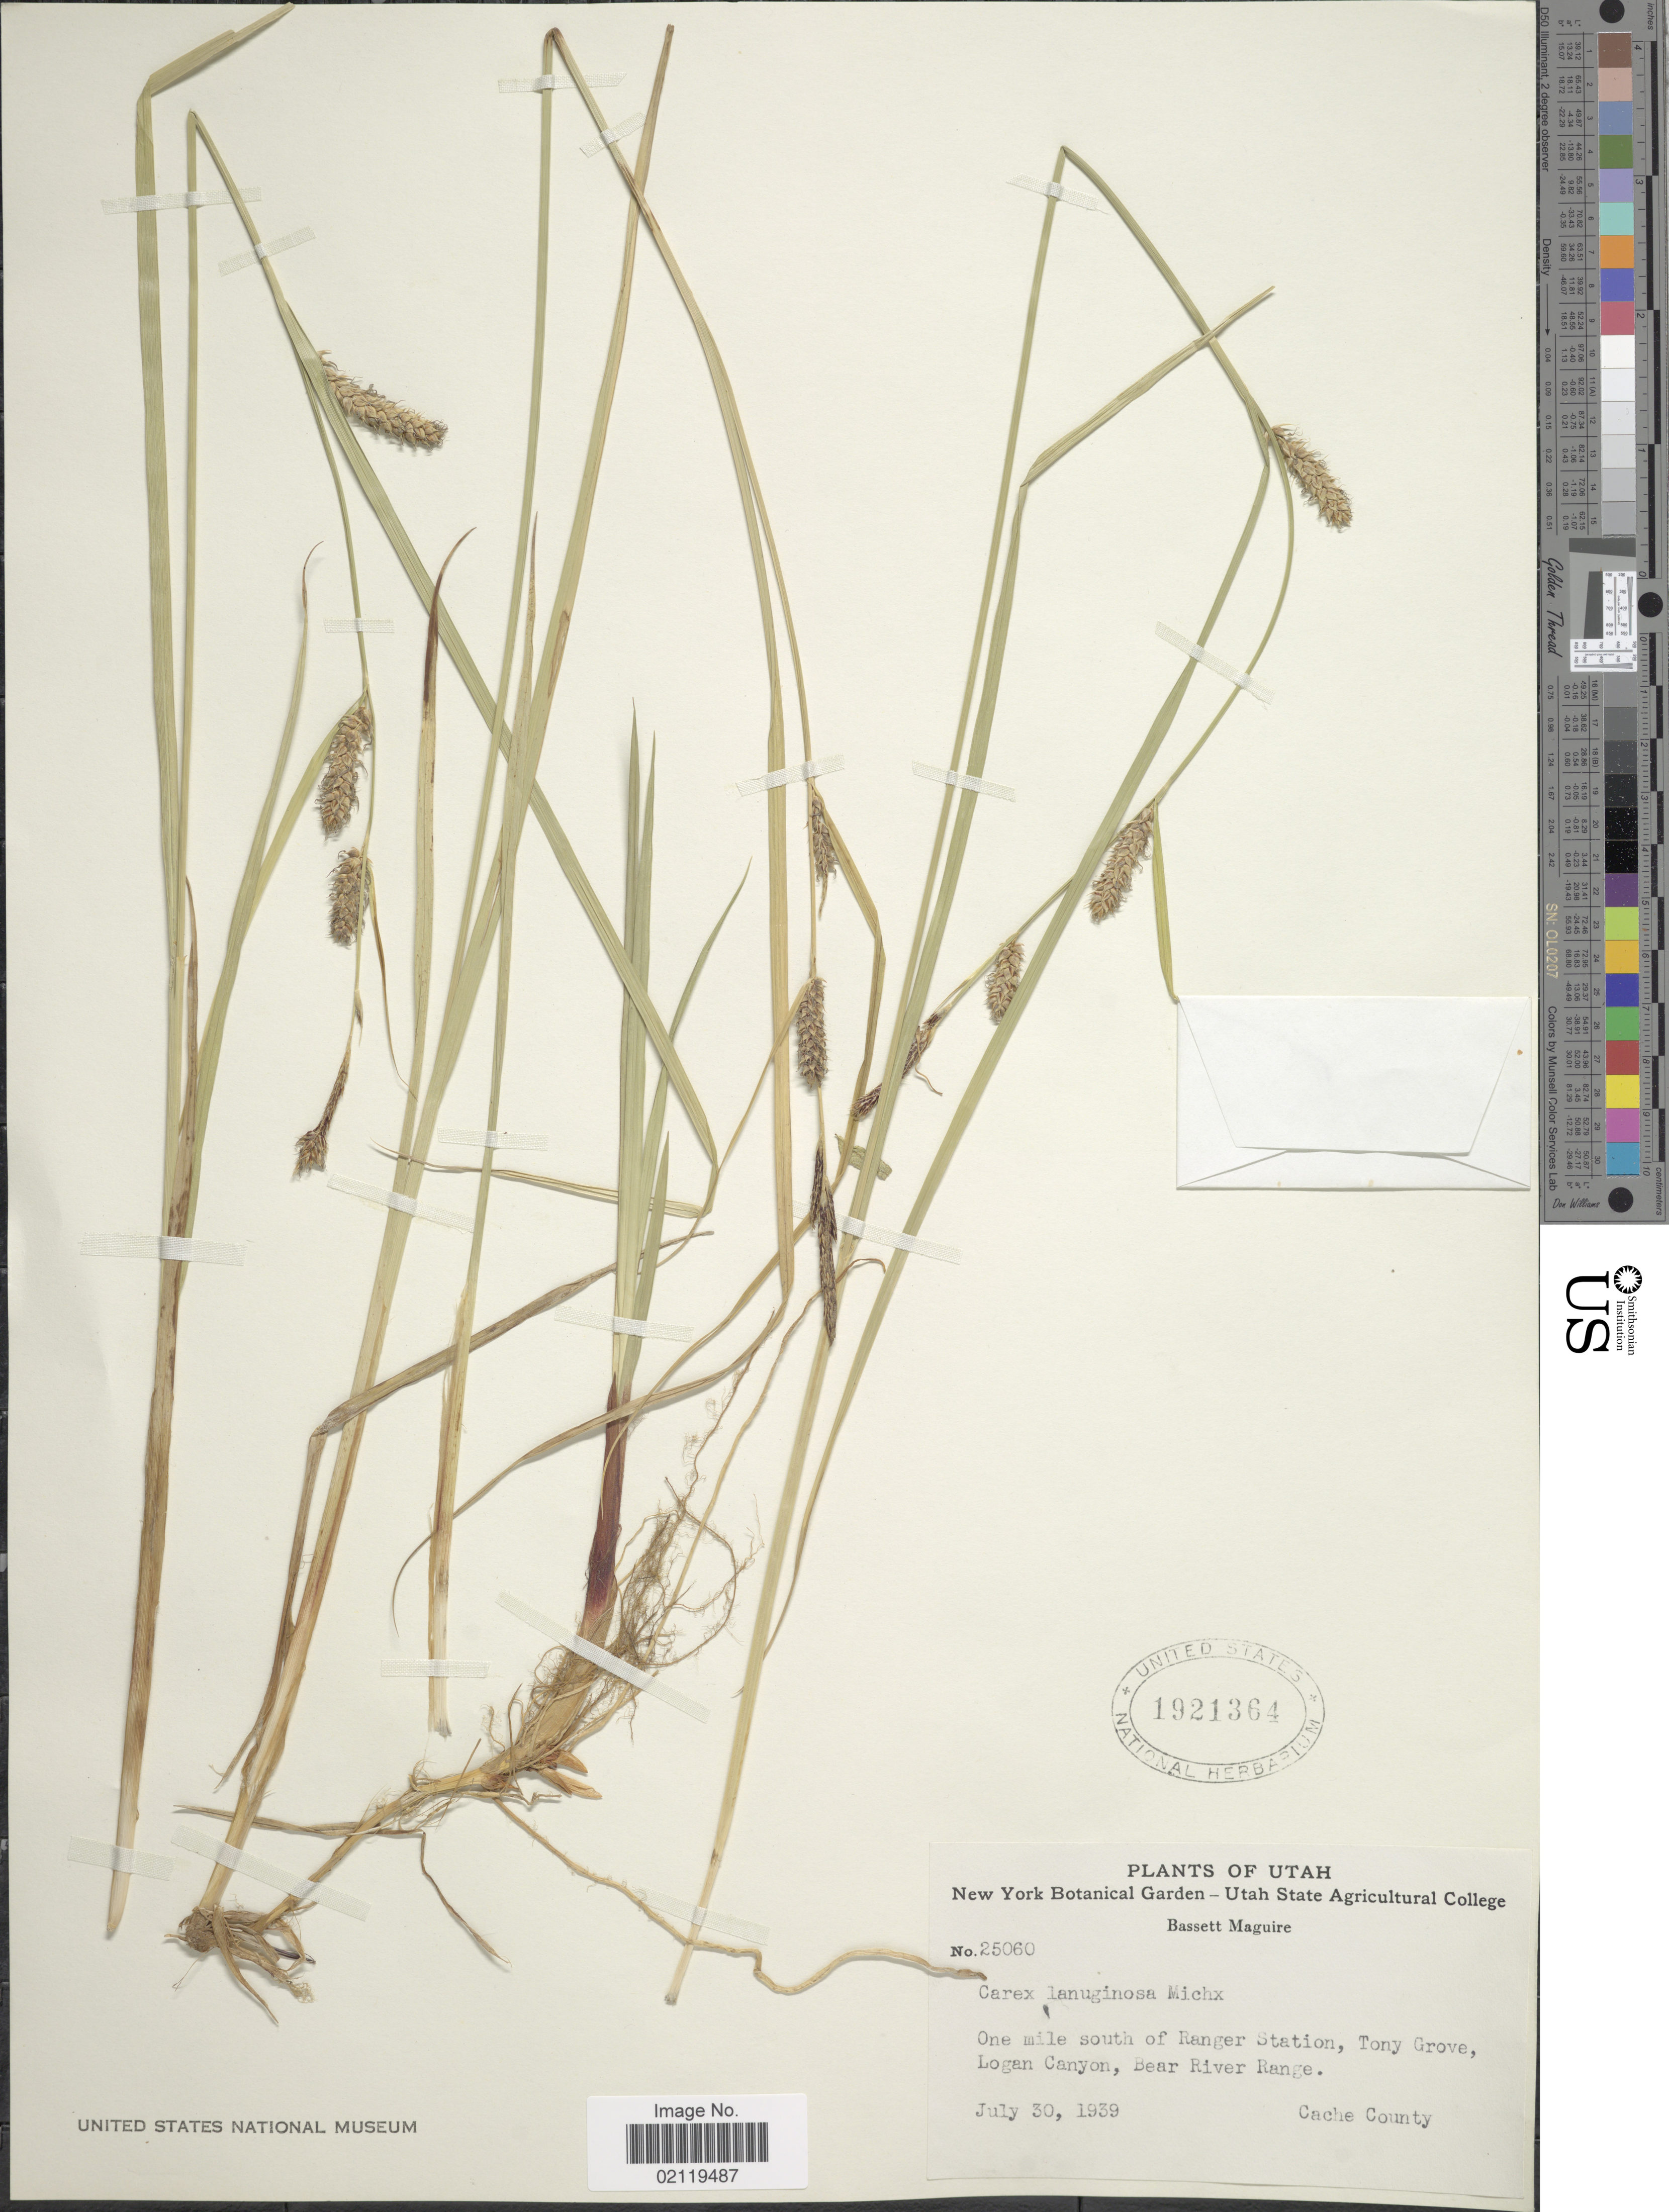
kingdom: Plantae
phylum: Tracheophyta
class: Liliopsida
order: Poales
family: Cyperaceae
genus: Carex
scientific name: Carex pellita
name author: Muhl. ex Willd.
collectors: B. Maguire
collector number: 25060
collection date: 1939-07-30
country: United States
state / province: Utah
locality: One mile south of Ranger Station, Tony Grove, Logan Canyon, Bear River Range. Cache County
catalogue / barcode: US 1921364